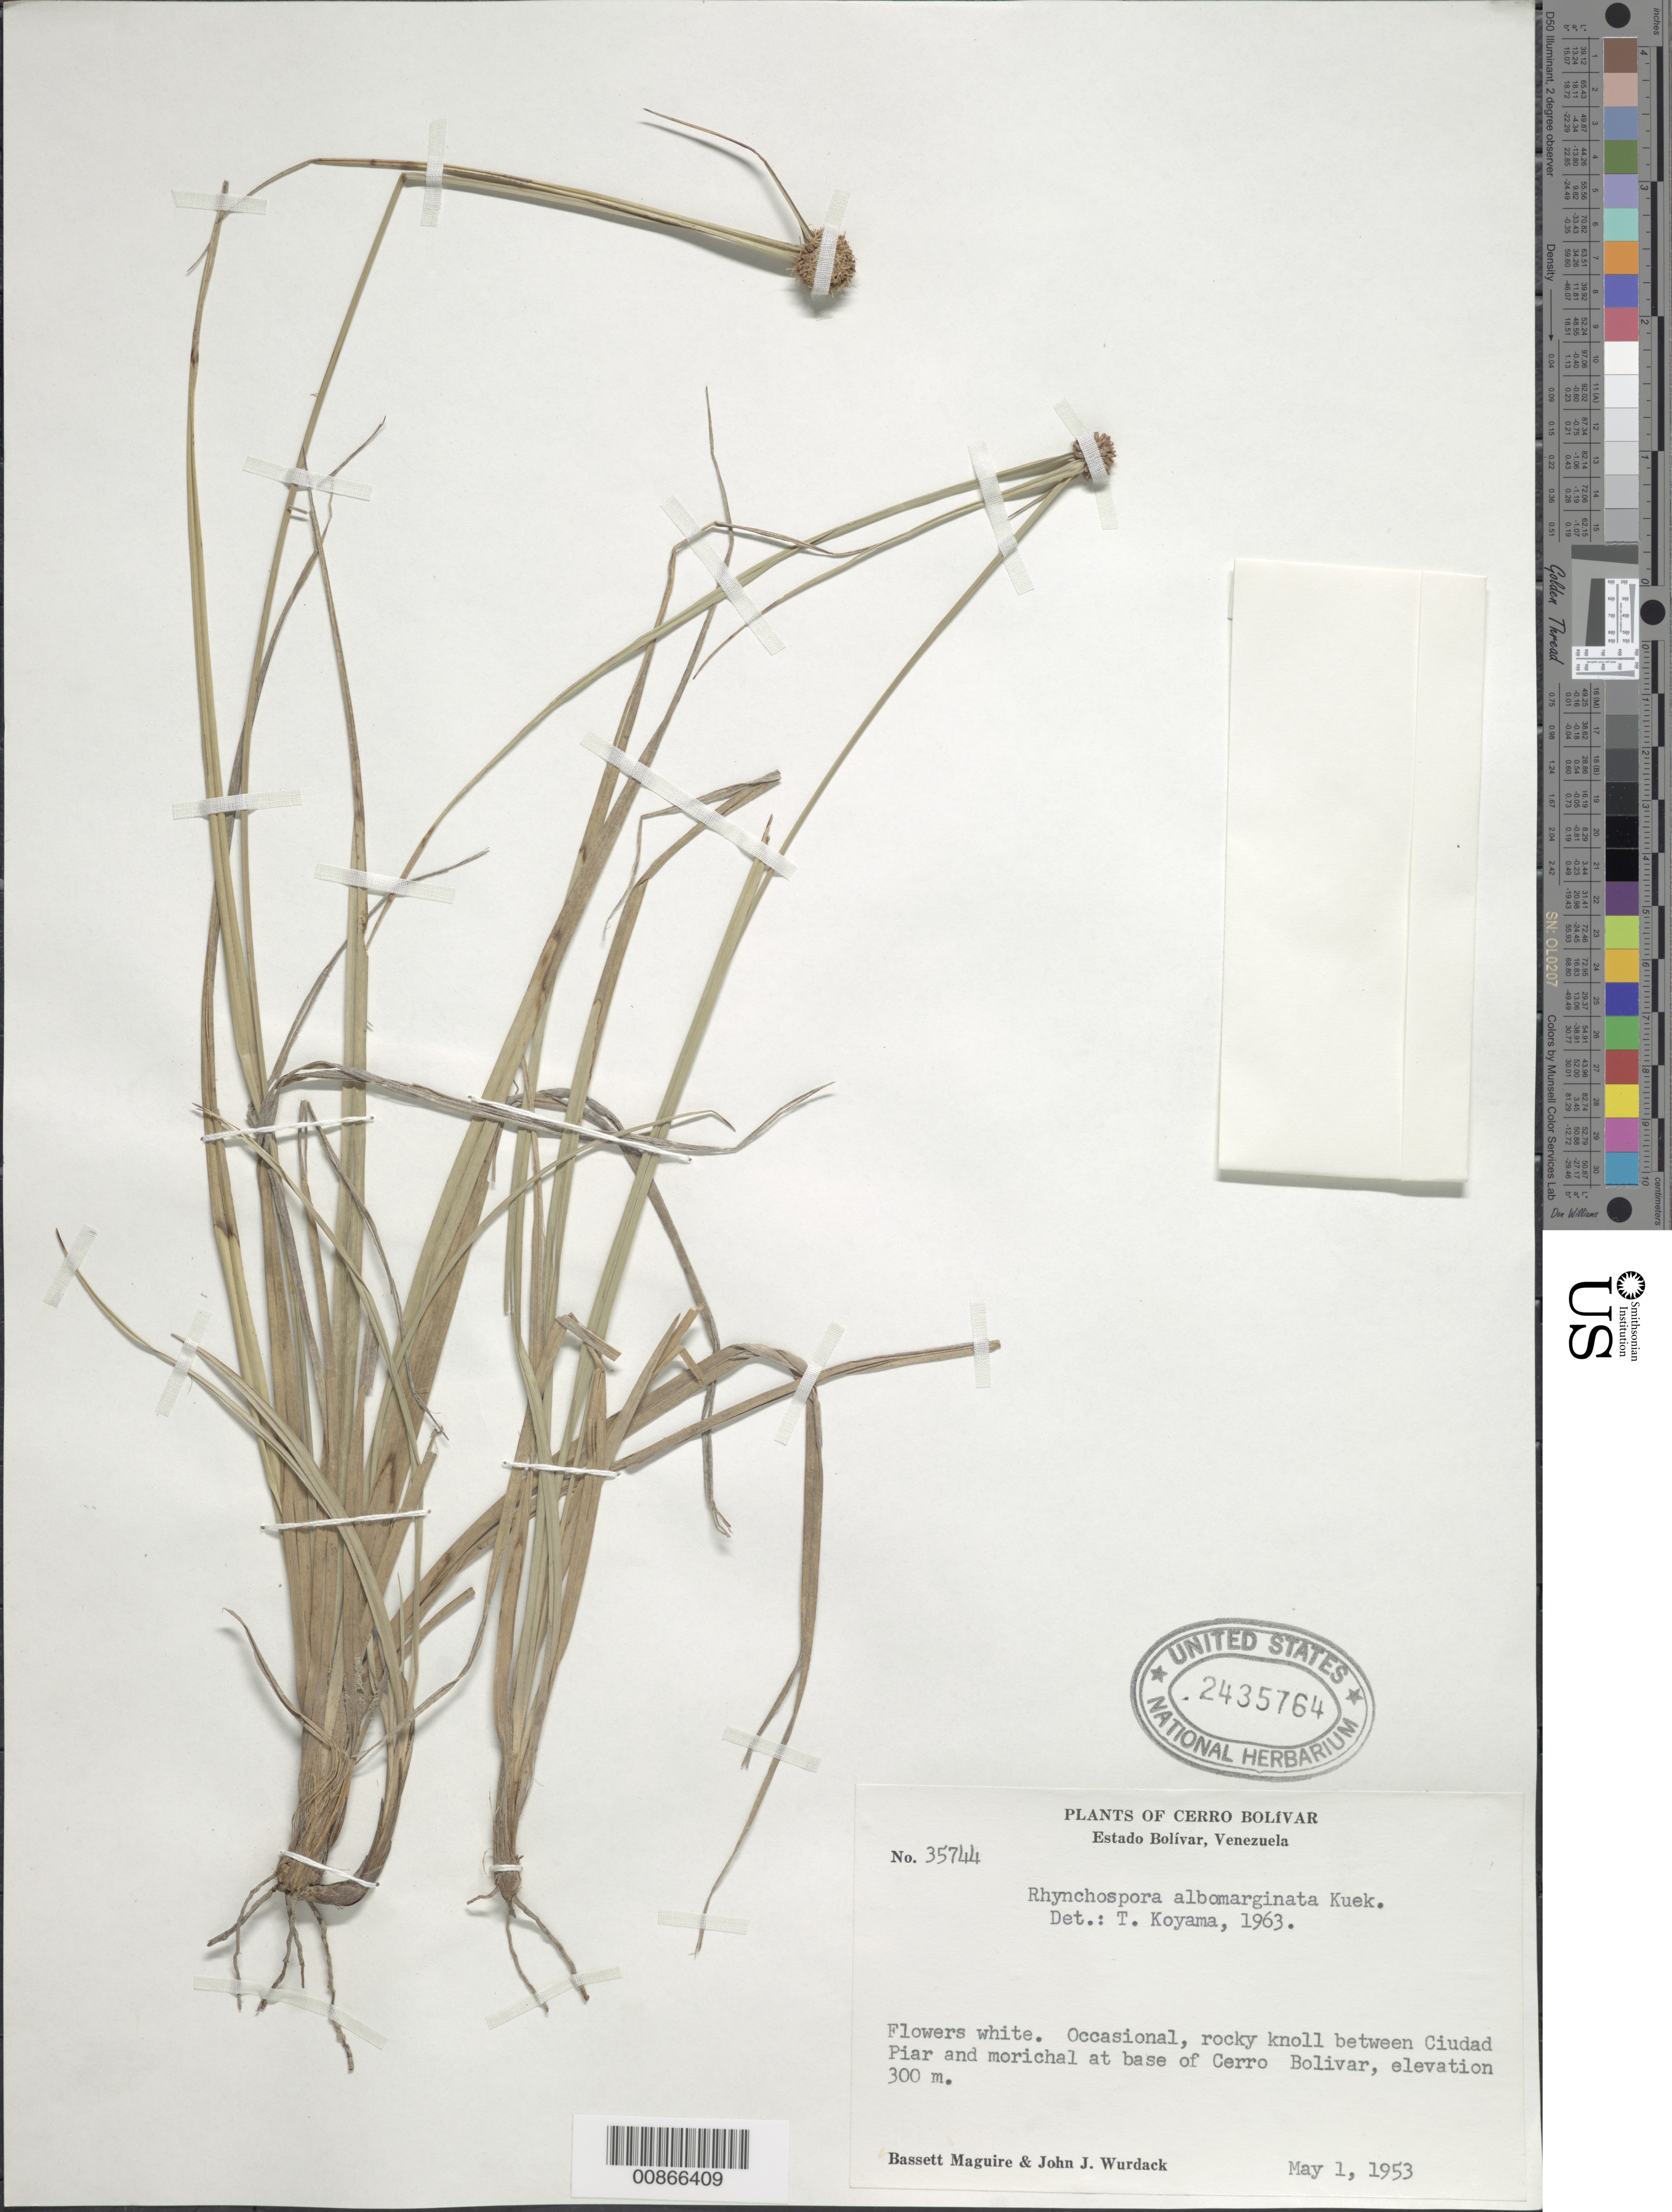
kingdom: Plantae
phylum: Tracheophyta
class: Liliopsida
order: Poales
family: Cyperaceae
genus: Rhynchospora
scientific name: Rhynchospora albomarginata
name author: Kük.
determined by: Koyama, Tetsuo M.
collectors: B. Maguire & J. J. Wurdack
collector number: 35744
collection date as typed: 1-May-53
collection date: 1953-05-01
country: Venezuela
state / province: Bolívar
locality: Cuidad Piar to S base of Cerro Bolívar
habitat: Rocky knoll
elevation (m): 300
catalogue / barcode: US 2435764